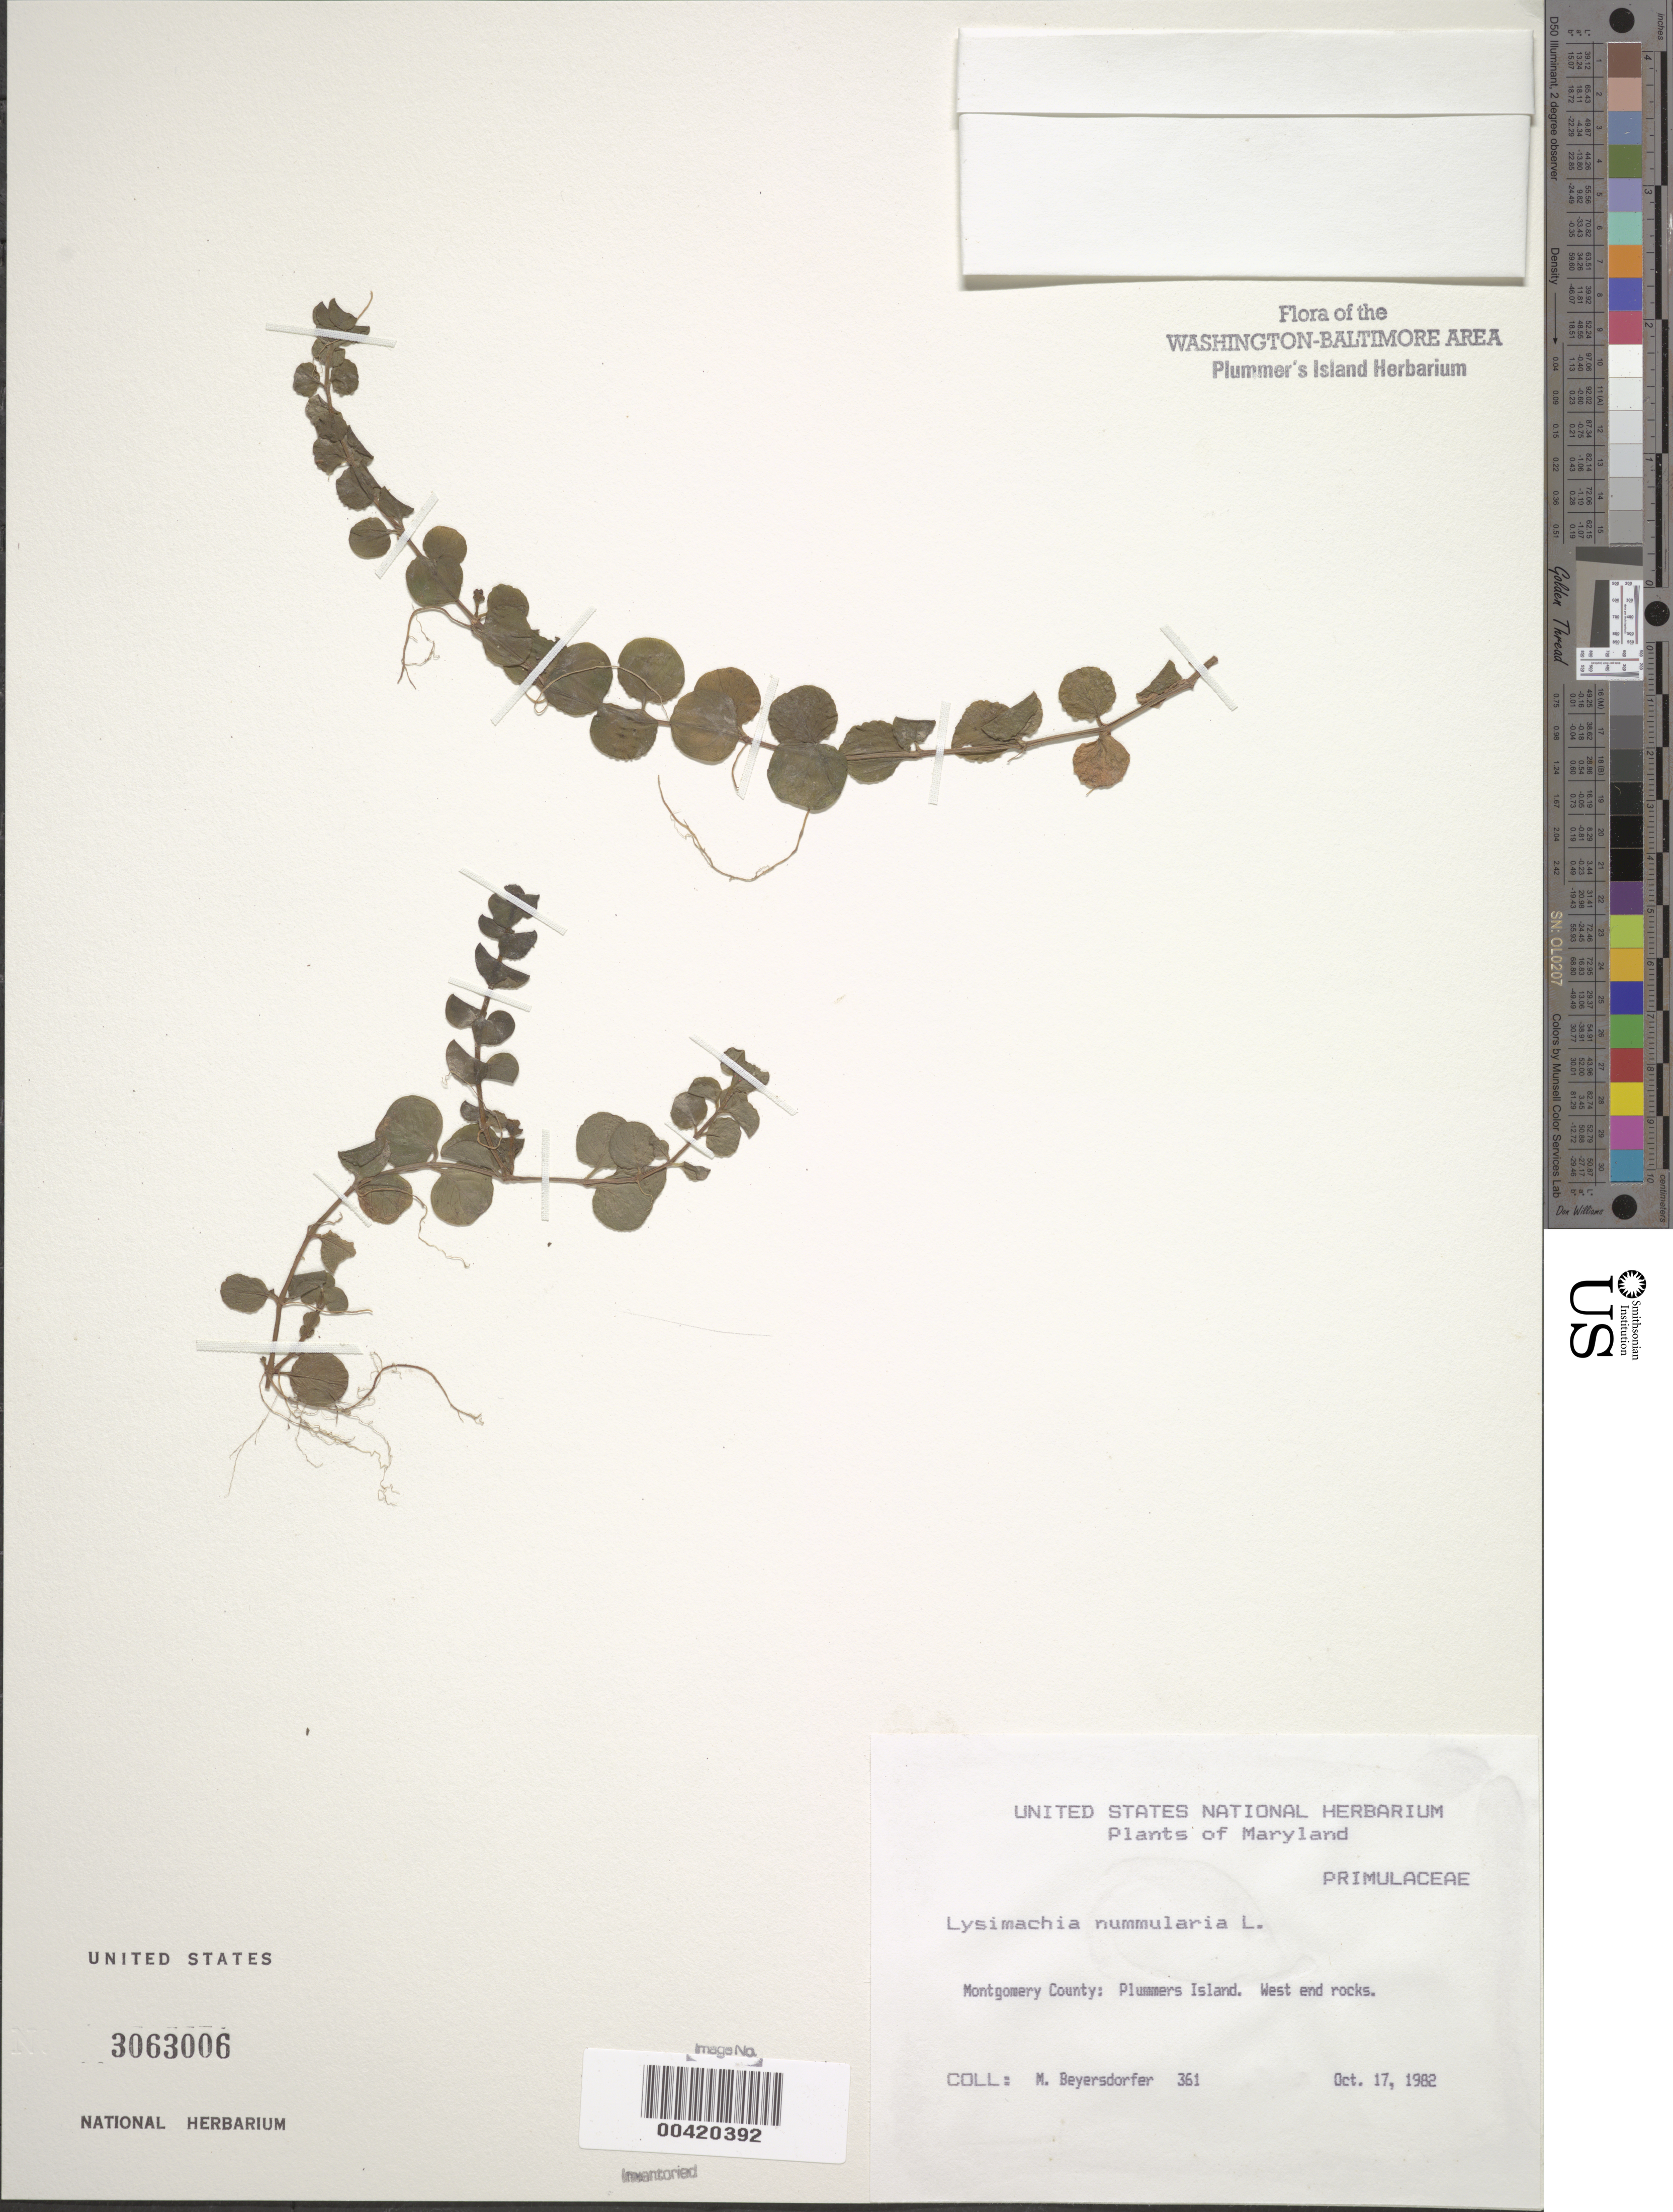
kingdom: Plantae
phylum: Tracheophyta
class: Magnoliopsida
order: Ericales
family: Primulaceae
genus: Lysimachia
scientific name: Lysimachia nummularia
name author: L.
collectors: M. Beyersdorfer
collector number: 361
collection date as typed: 17 Oct 1982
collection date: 1982-10-17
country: United States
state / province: Maryland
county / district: Montgomery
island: Plummers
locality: Plummer's Island; west end Rocks. C. & O. Canal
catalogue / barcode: US 3063006